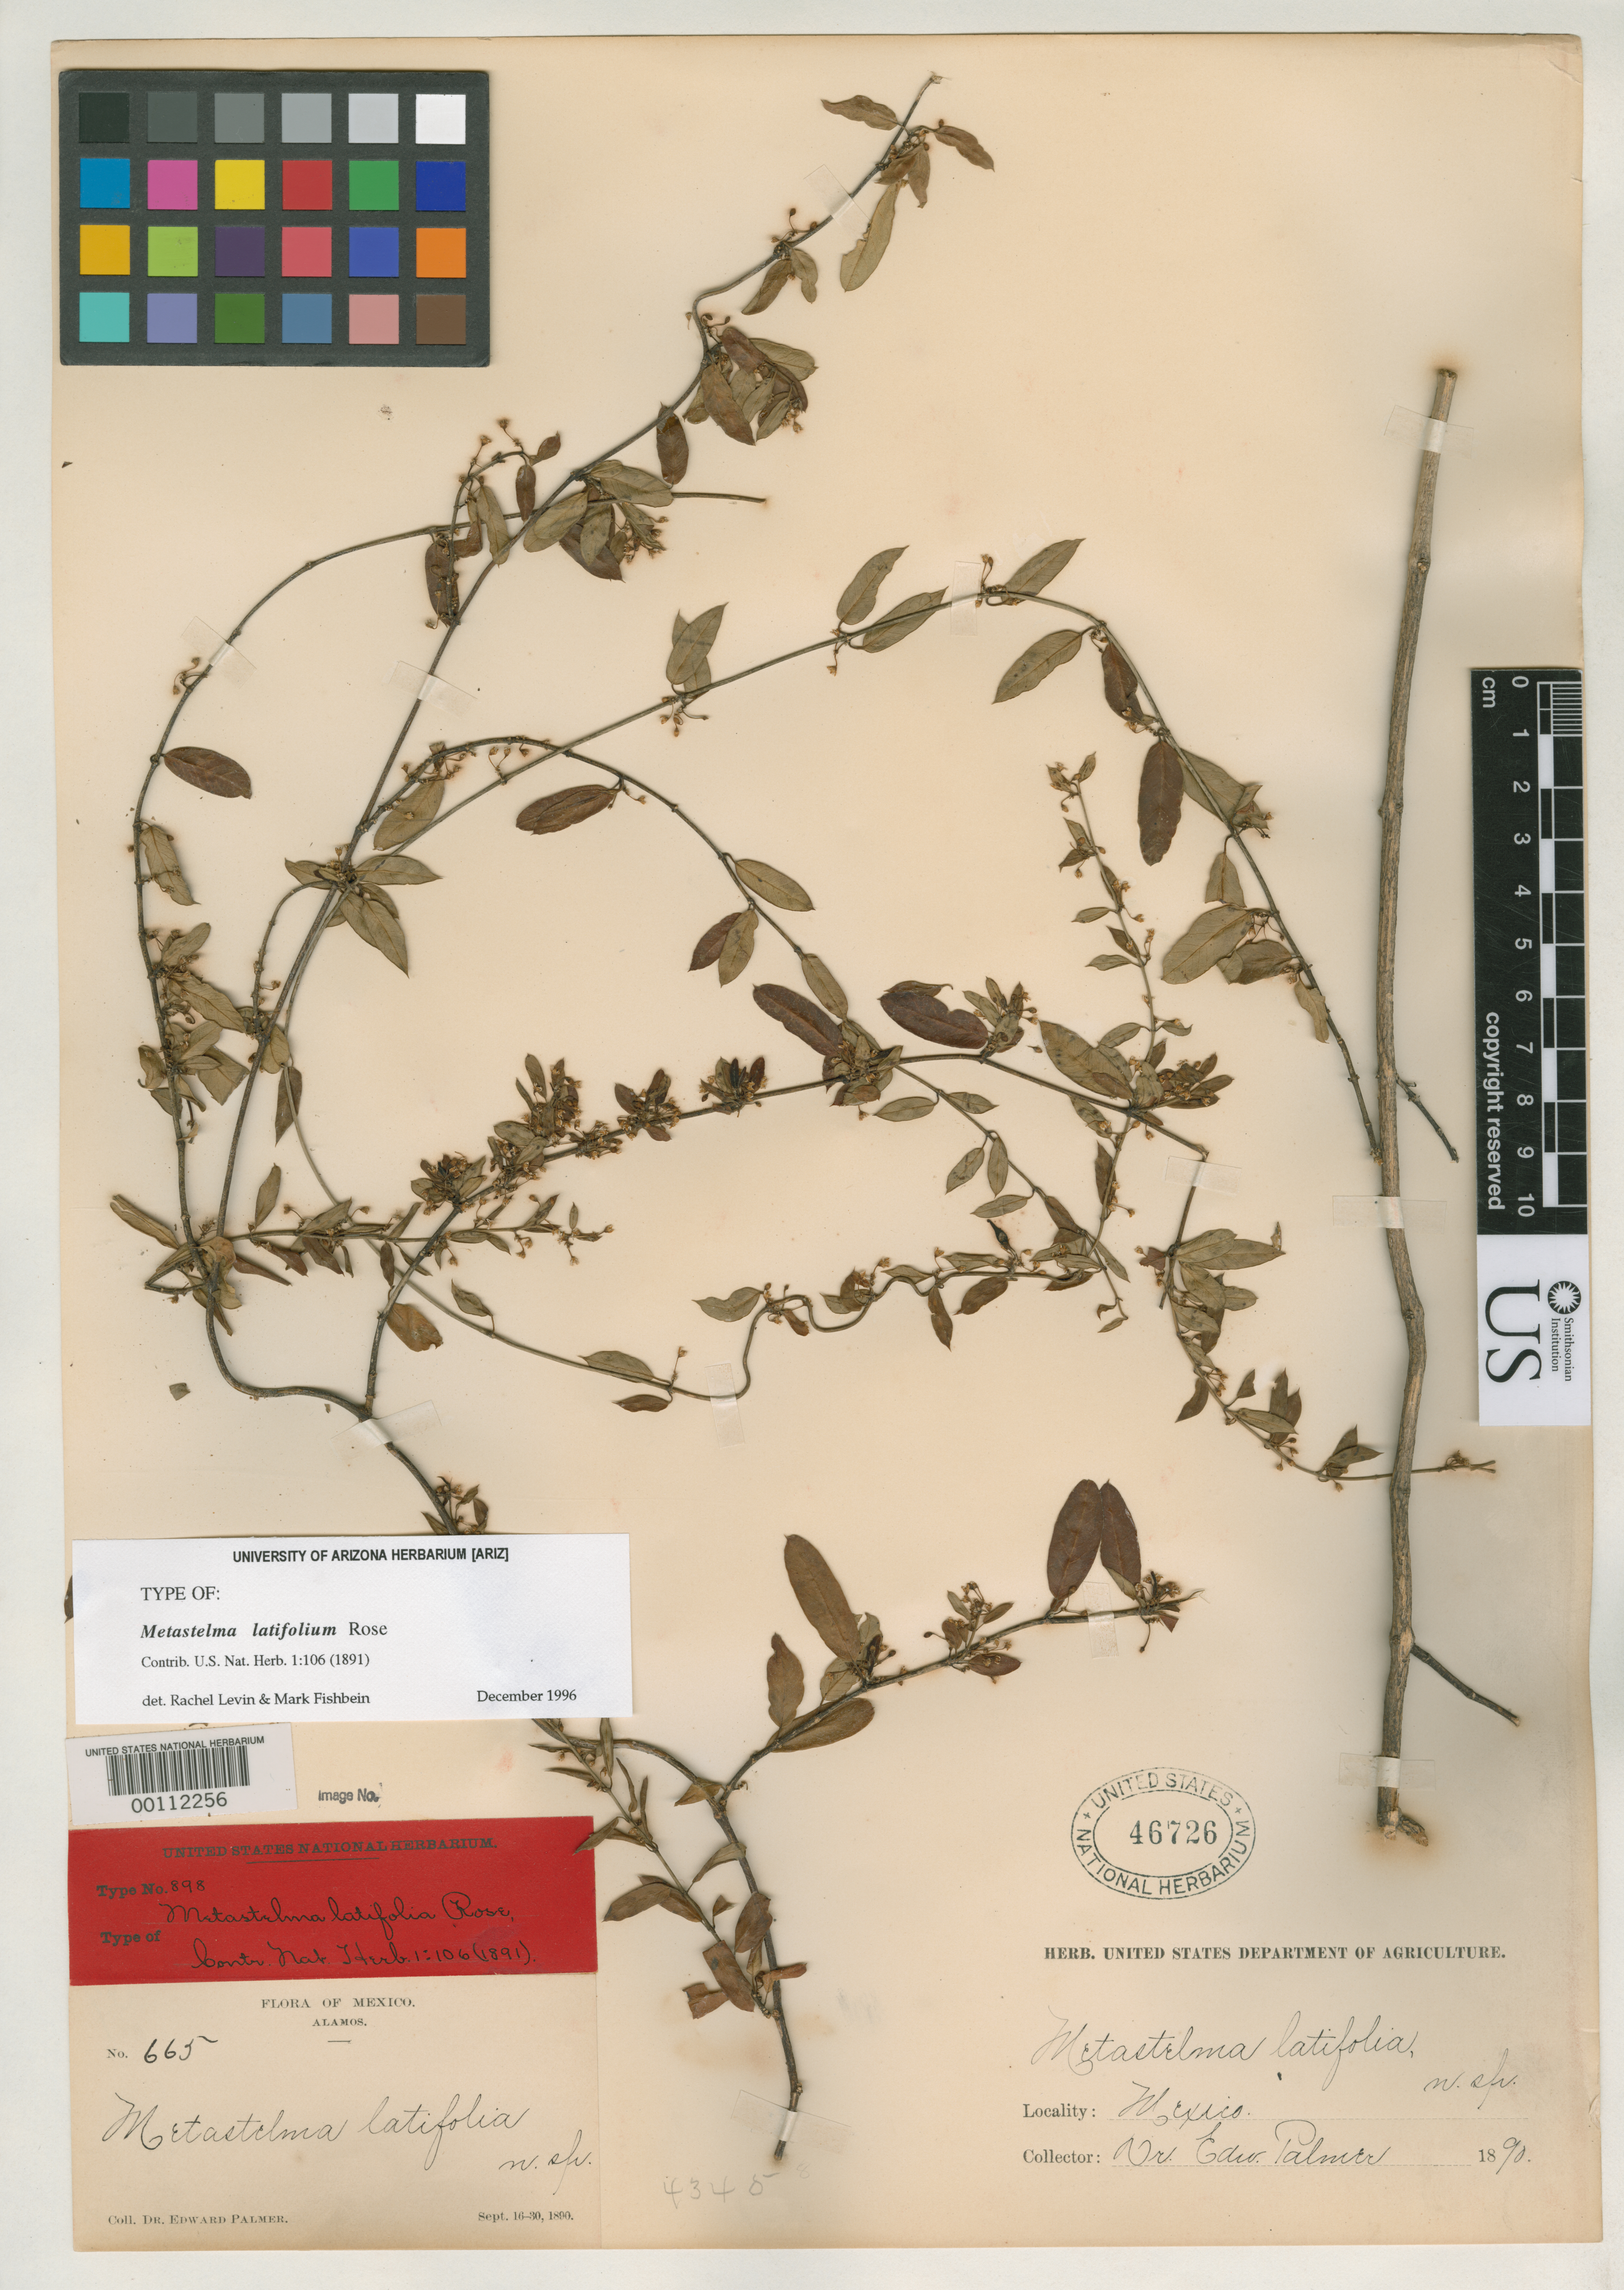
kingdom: Plantae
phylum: Tracheophyta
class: Magnoliopsida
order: Gentianales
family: Apocynaceae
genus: Metastelma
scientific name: Metastelma latifolium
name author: Rose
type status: Type Collection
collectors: E. Palmer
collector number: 665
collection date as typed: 16 Sep 1890 to 30 Sep 1890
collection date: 1890-09-16/1890-09-30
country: Mexico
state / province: Sonora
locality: Alamos.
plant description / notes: Liede & Meve (2004) cite holotype "not seen" at US, but US has 2 original sheets of Palmer 665: 46726 & 46738.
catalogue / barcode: US 46726